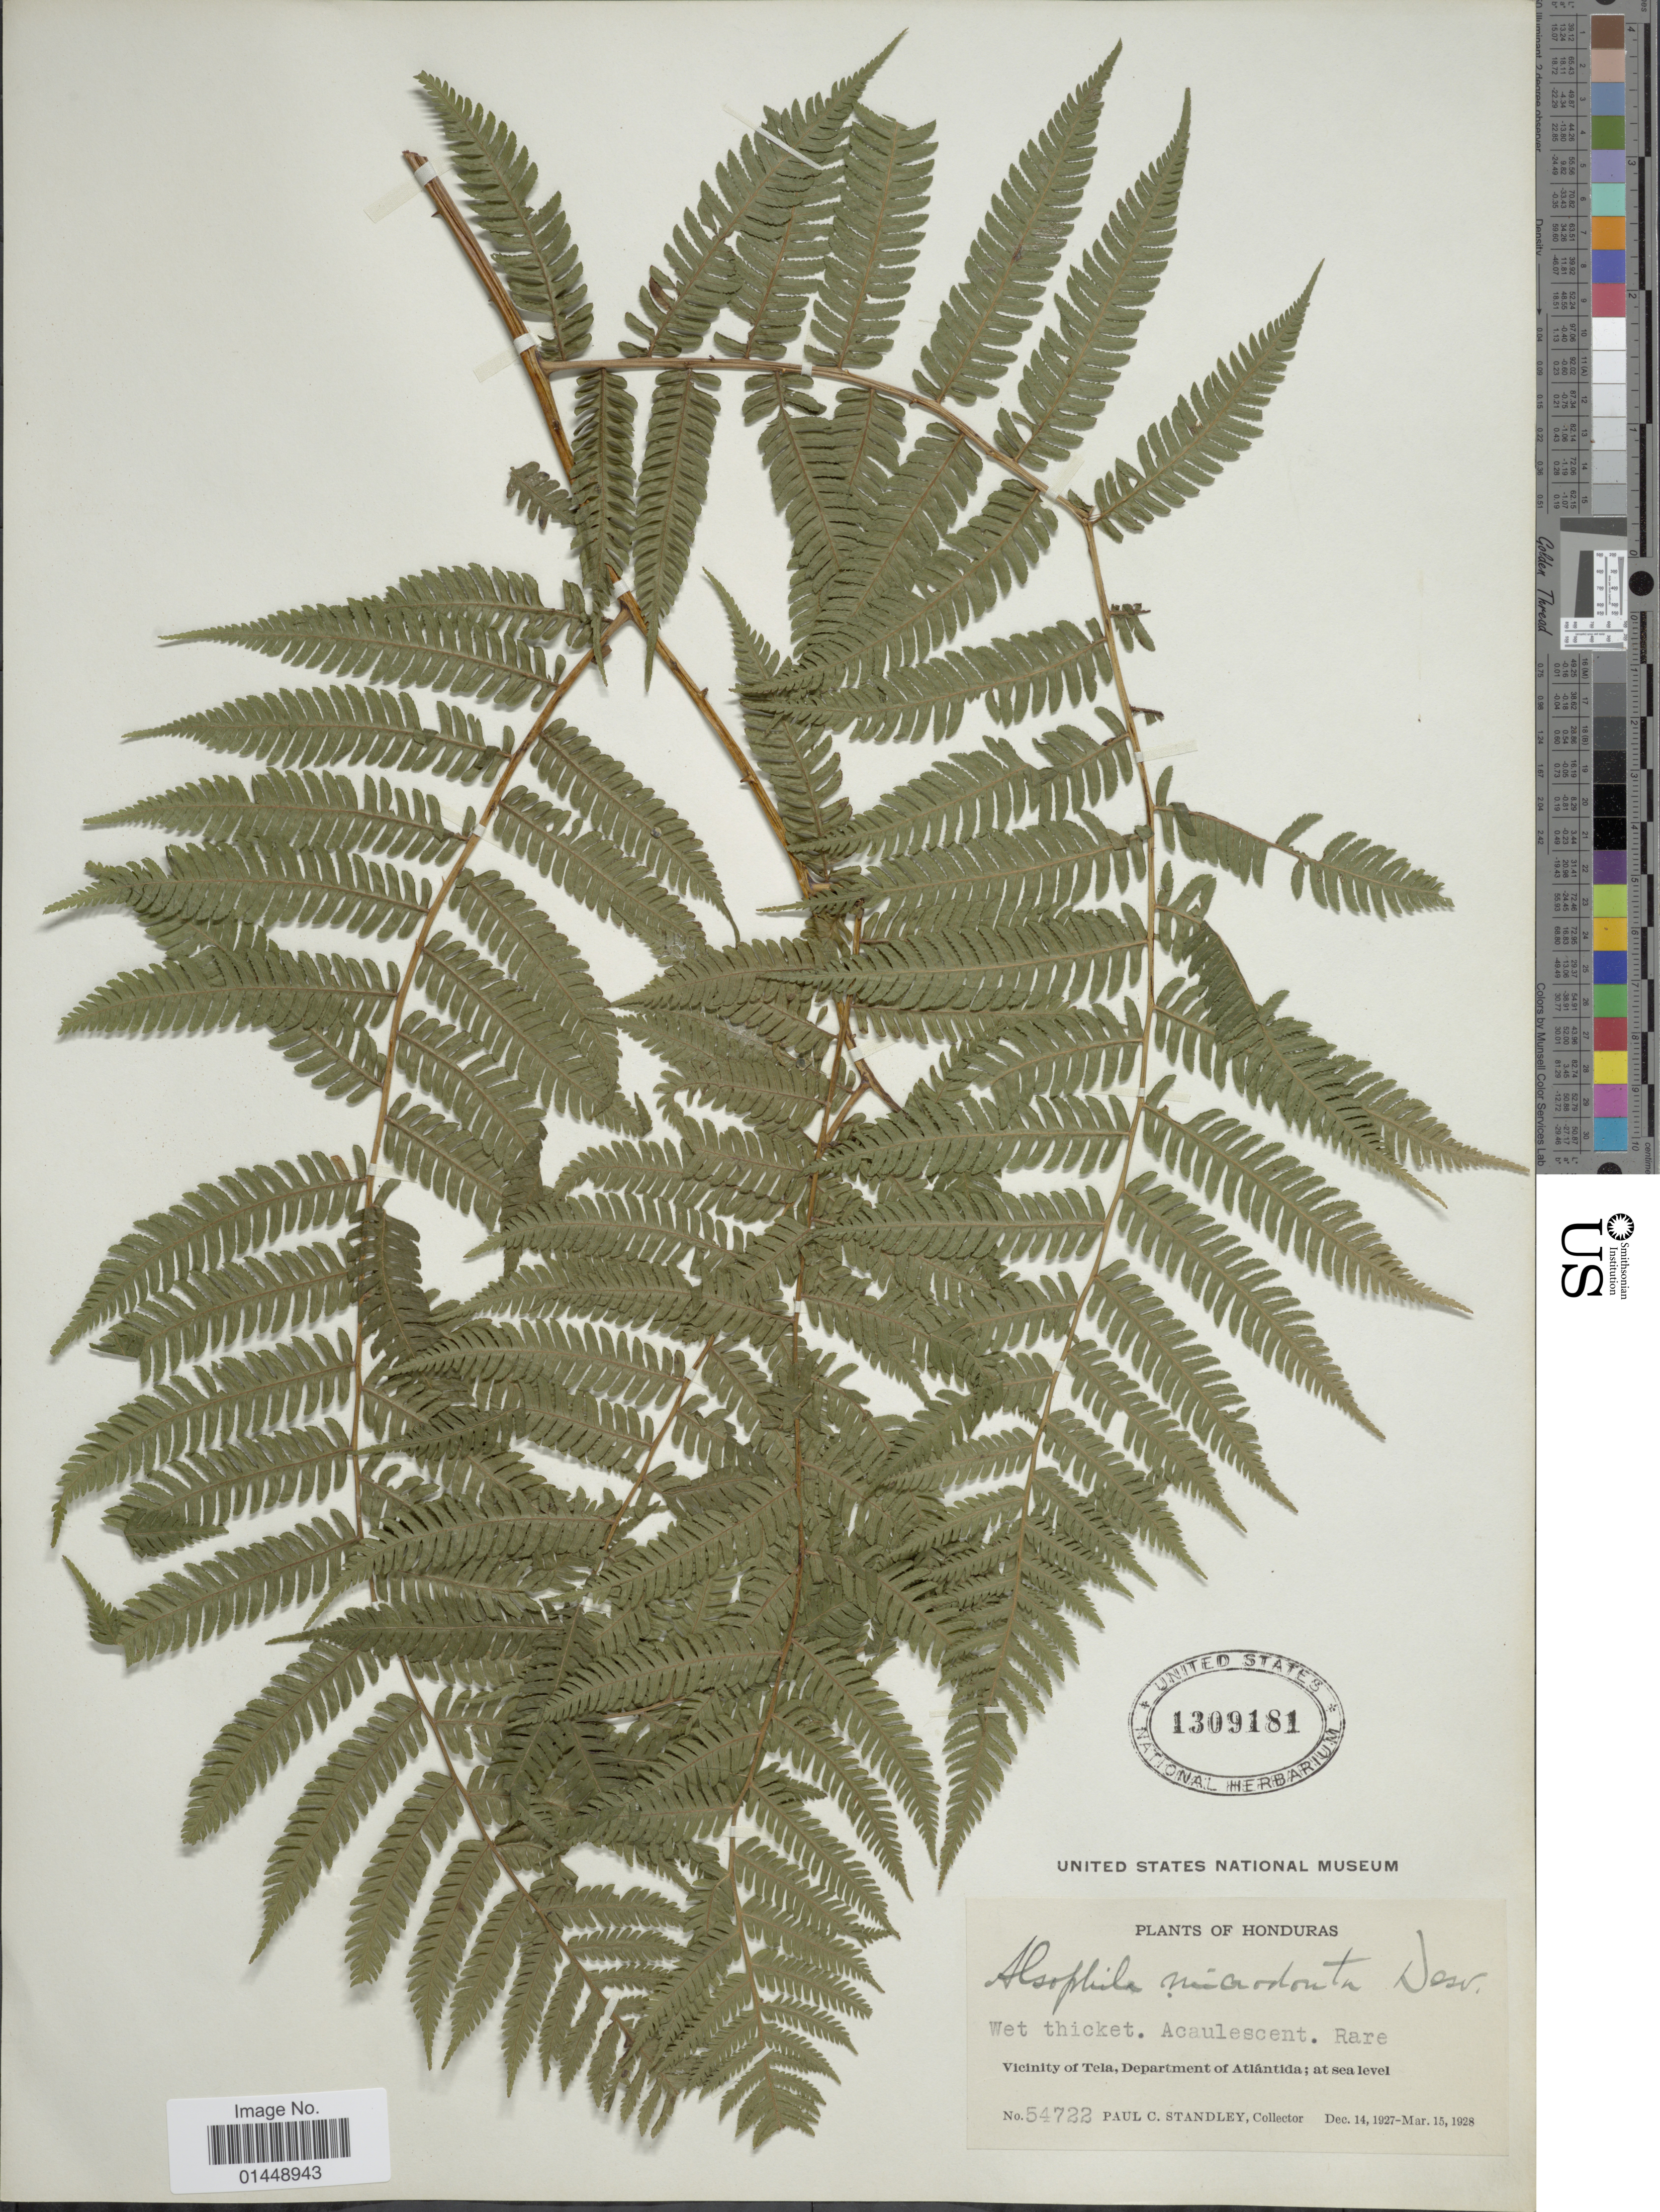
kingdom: Plantae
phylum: Tracheophyta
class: Polypodiopsida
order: Cyatheales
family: Cyatheaceae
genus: Cyathea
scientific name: Cyathea microdonta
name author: (Desv.) Domin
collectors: P. C. Standley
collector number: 54722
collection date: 1927-12-14/1928-03-15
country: Honduras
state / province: Atlántida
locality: Vicinity of Tela, Department of Atlántida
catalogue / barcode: US 1309181